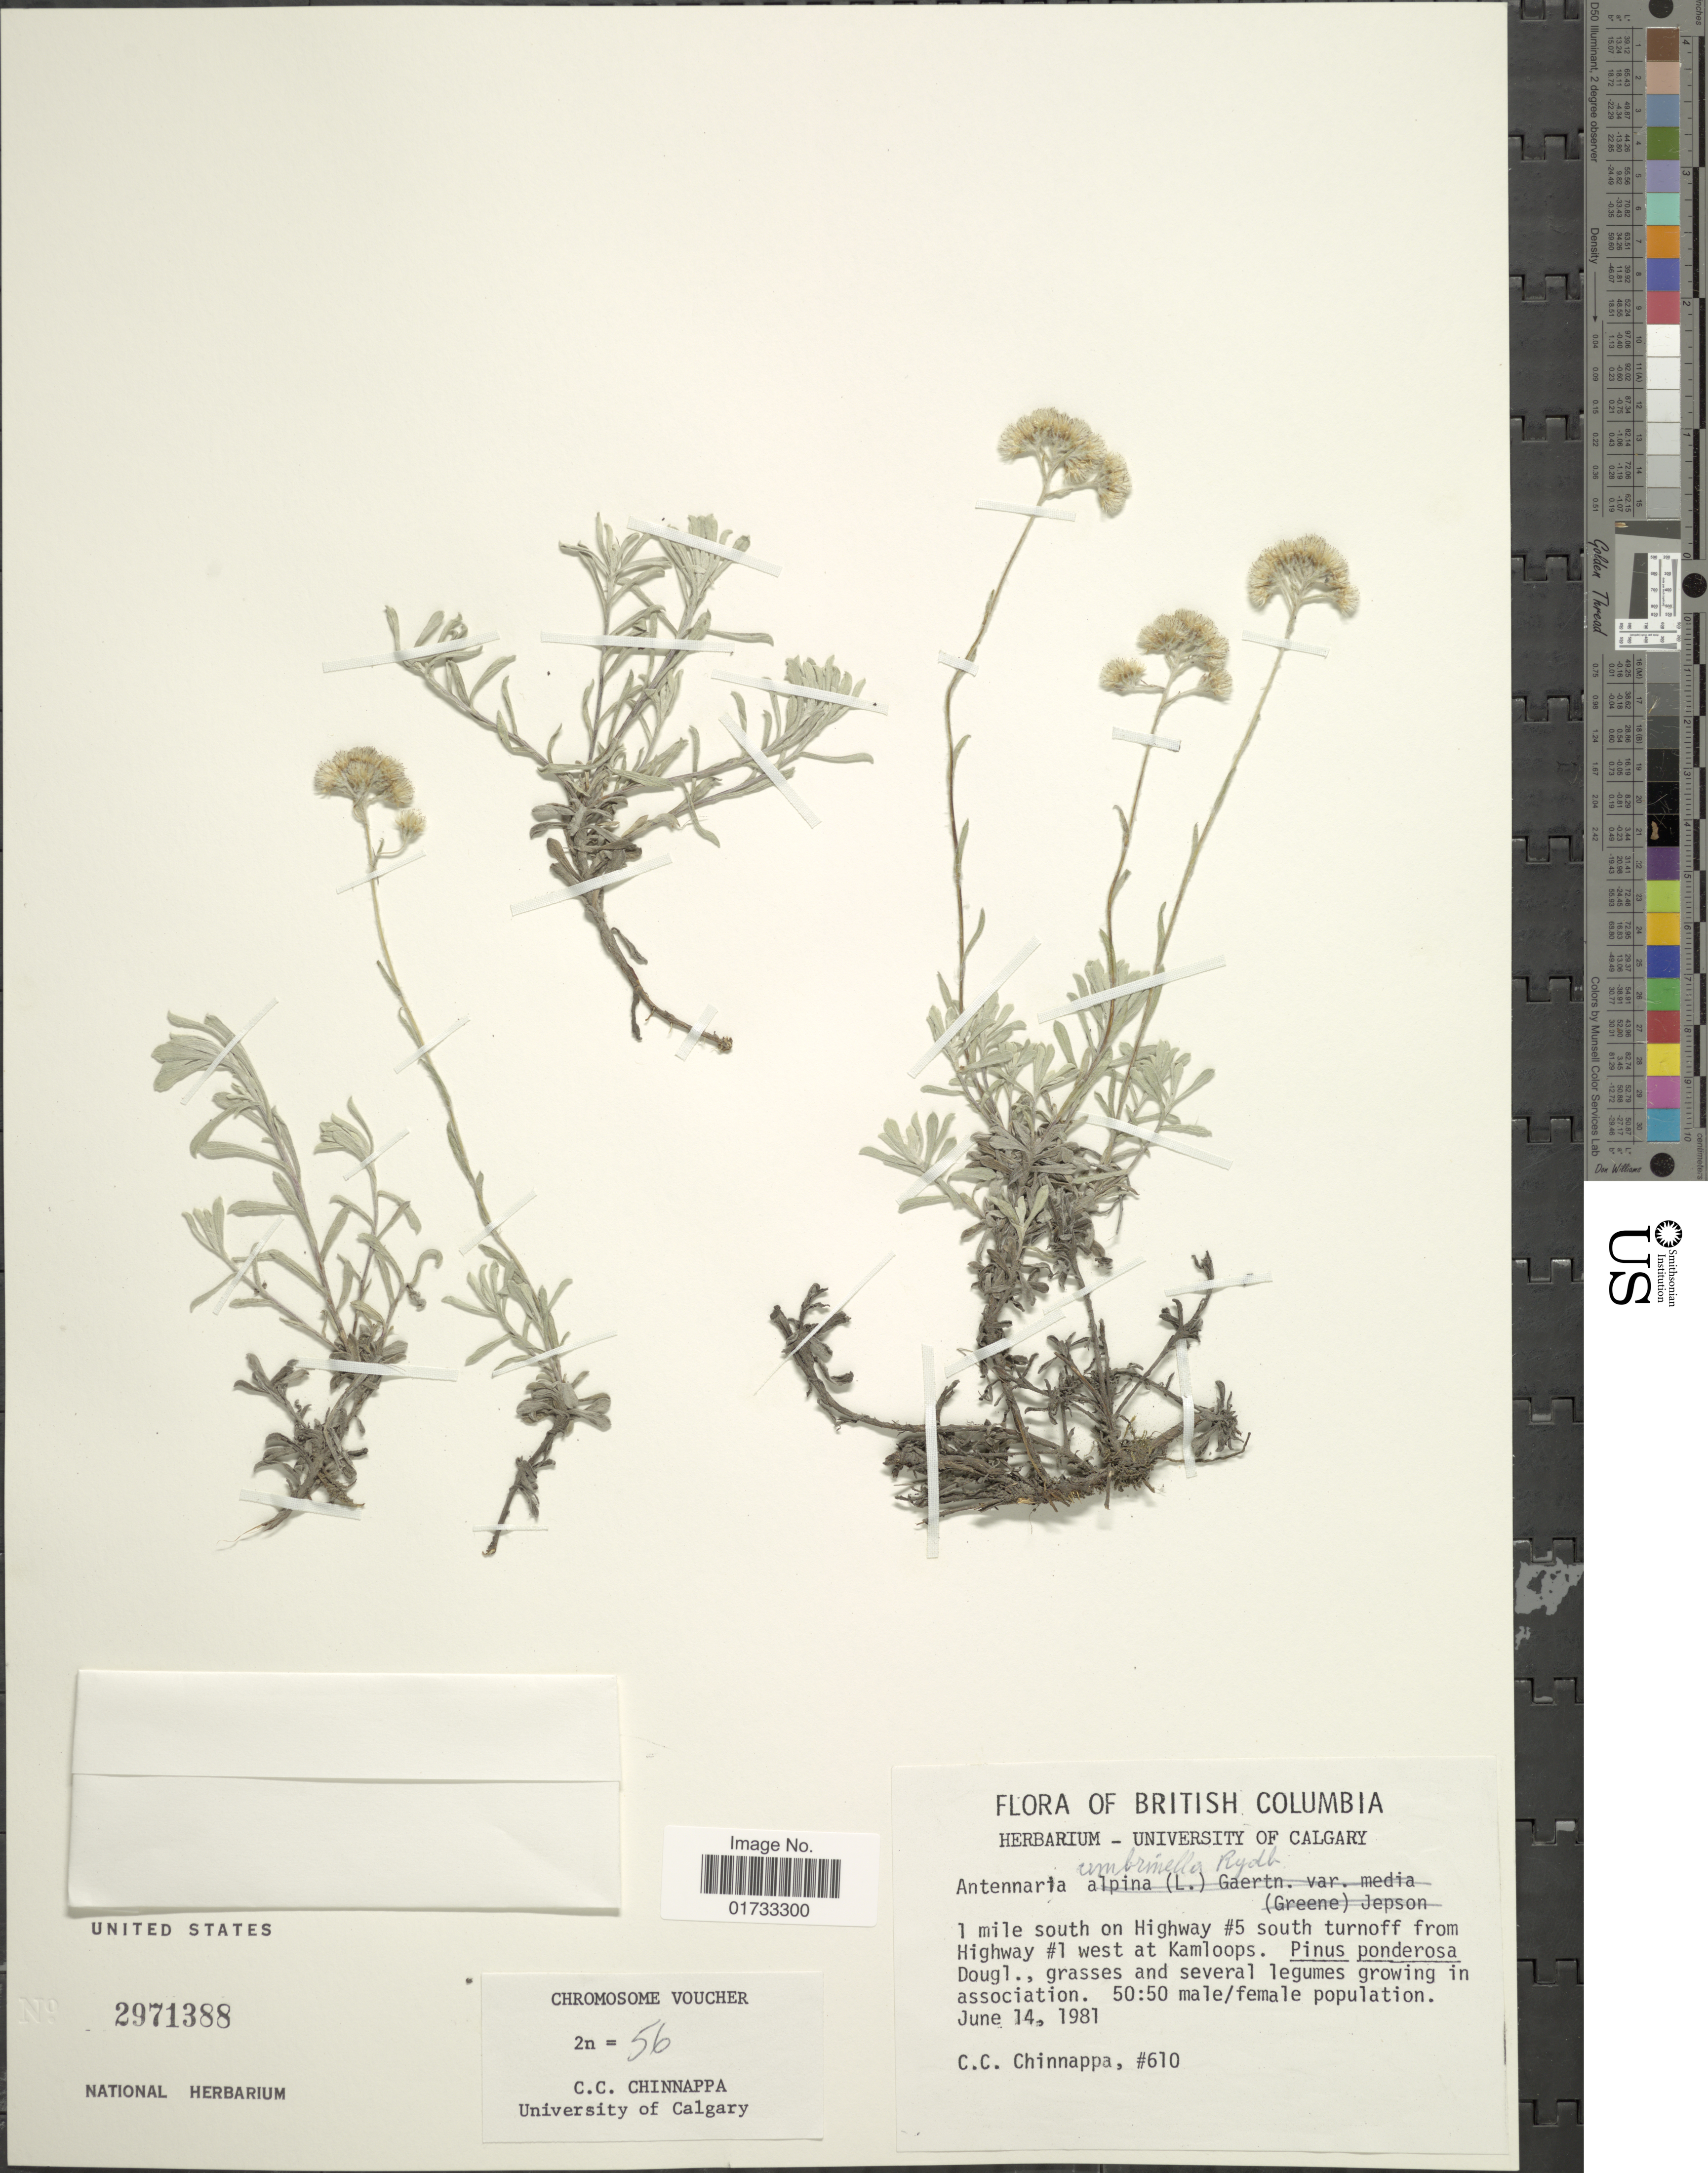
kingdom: Plantae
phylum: Tracheophyta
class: Magnoliopsida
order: Asterales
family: Asteraceae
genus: Antennaria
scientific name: Antennaria umbrinella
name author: Rydb.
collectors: C. Chinnappa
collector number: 610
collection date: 1981-06-14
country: Canada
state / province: British Columbia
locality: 1 mile south on Highway #5 south turnoff from Highway # 1 west of Kamloops, Dougl., grasses and several legumes growing in association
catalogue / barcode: US 2971388